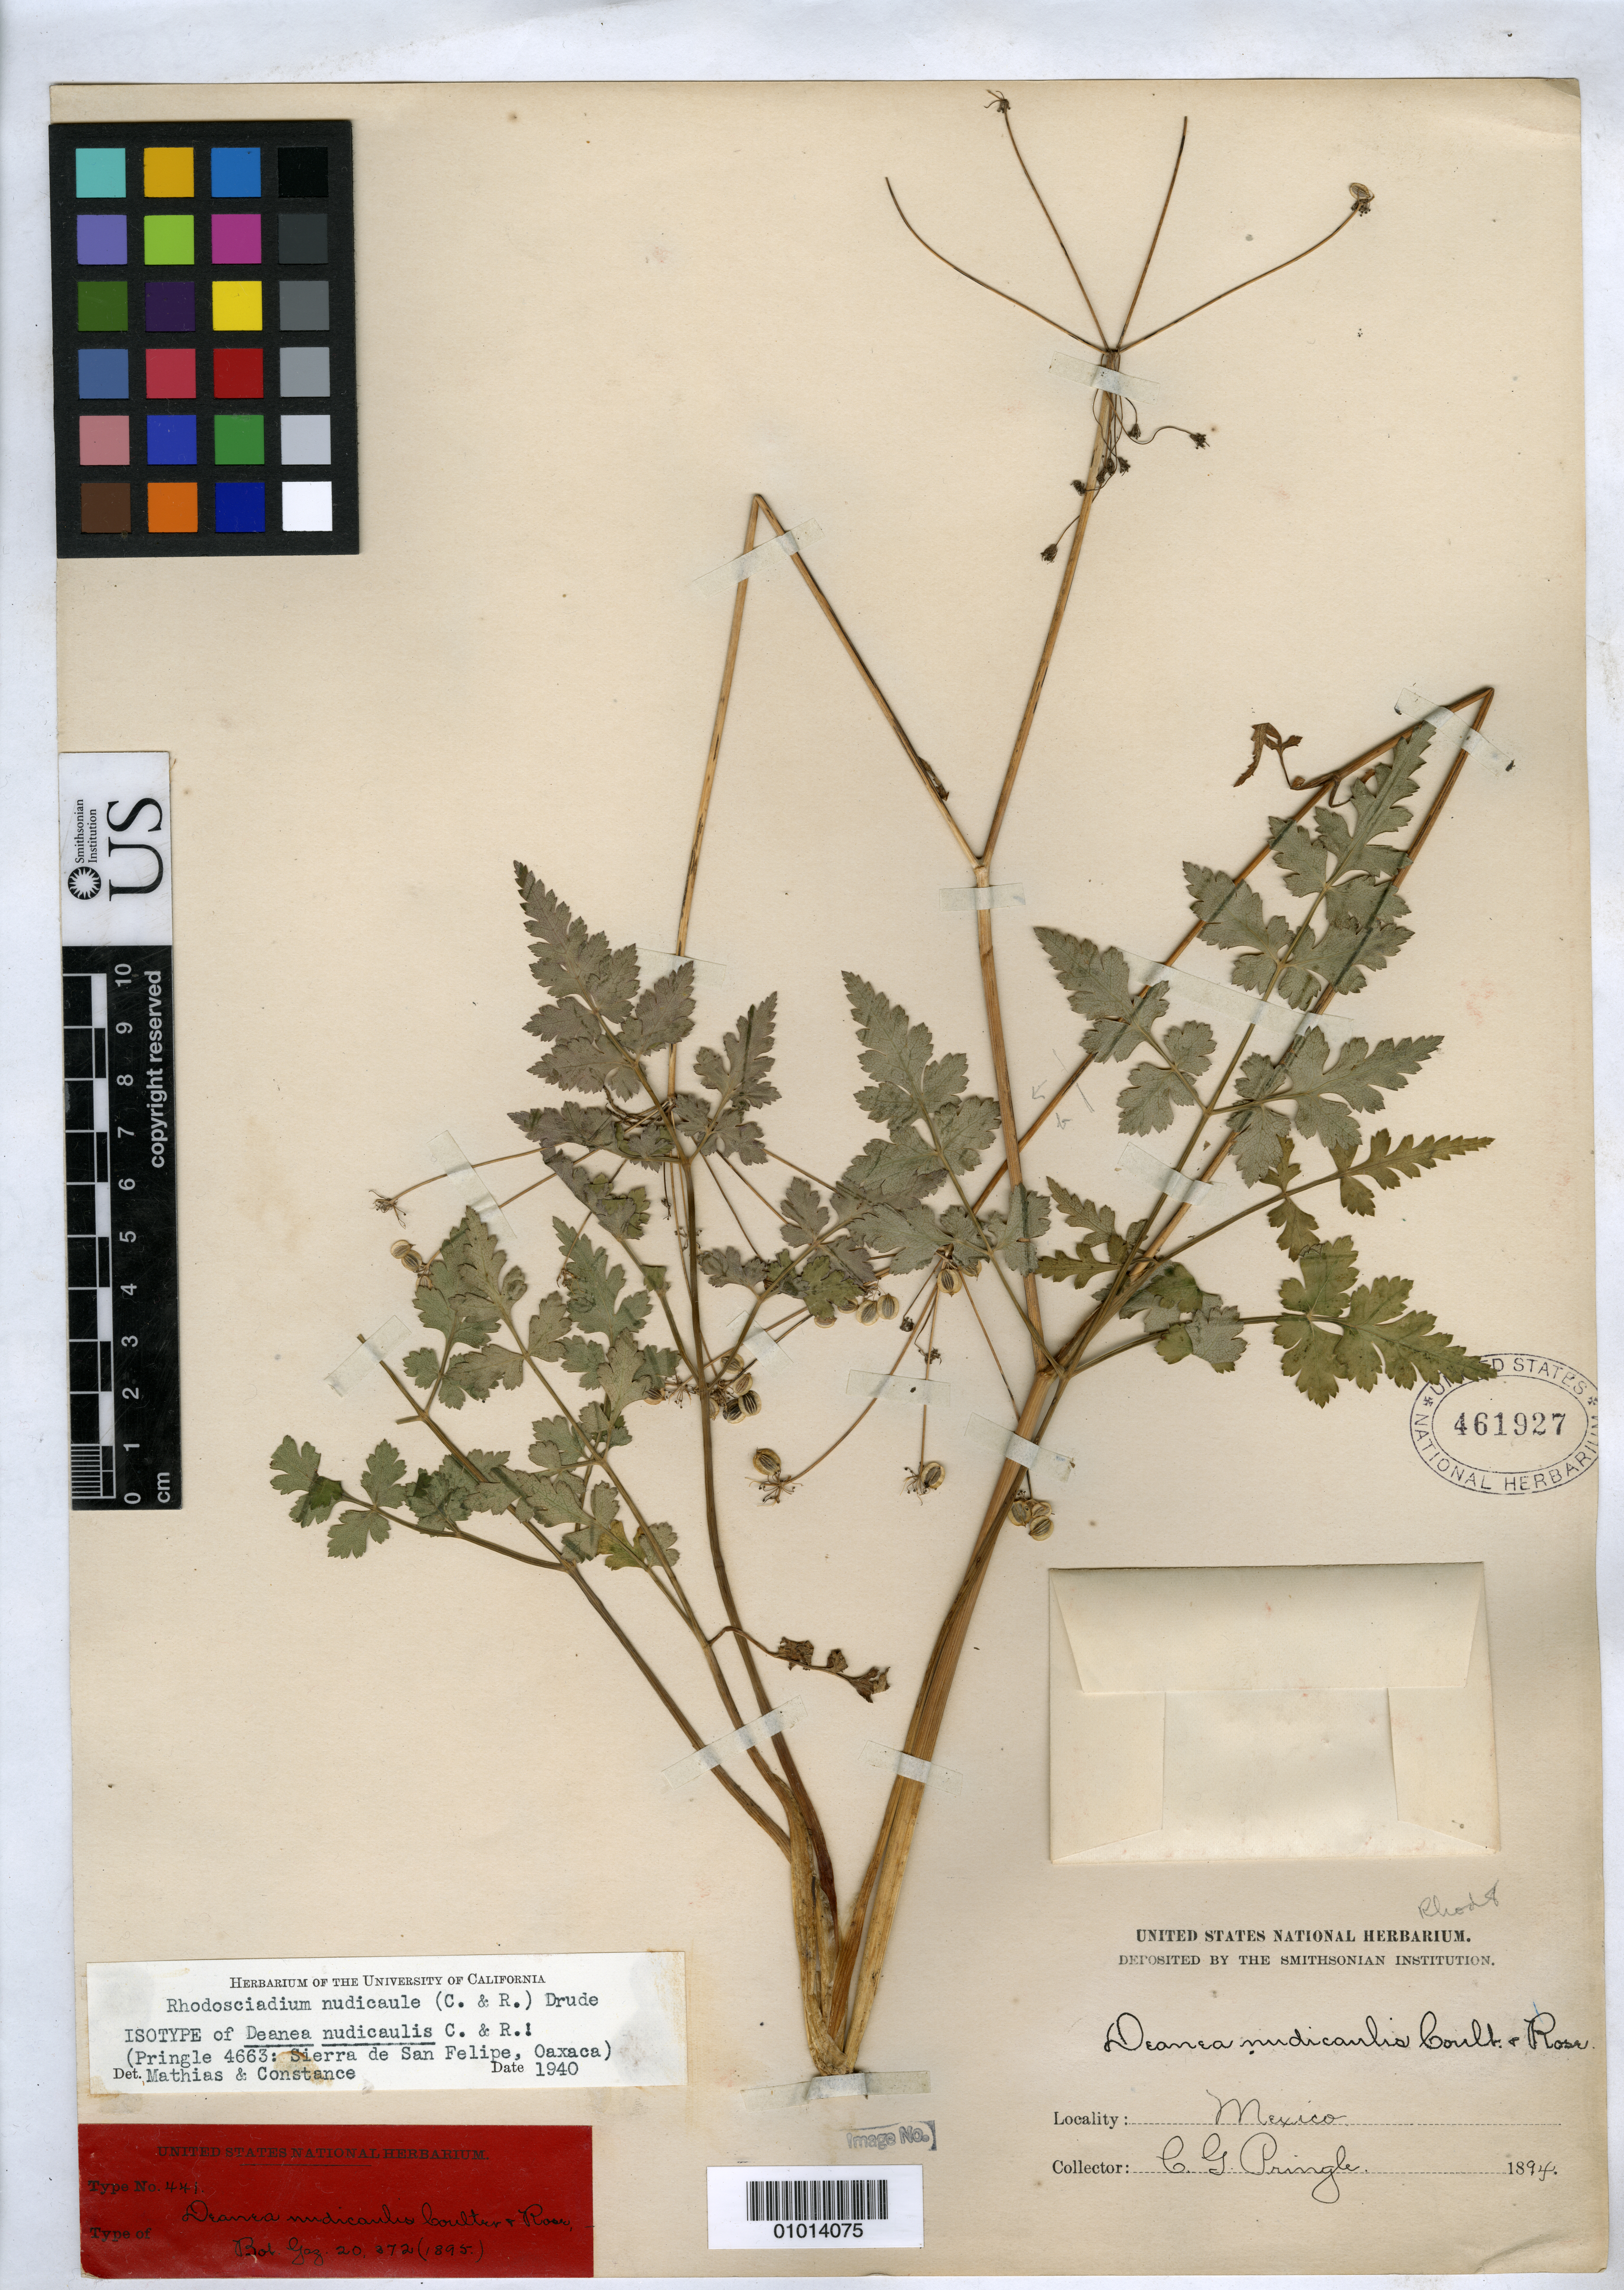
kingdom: Plantae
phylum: Tracheophyta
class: Magnoliopsida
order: Apiales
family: Apiaceae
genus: Deanea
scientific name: Deanea nudicaulis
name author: J.M. Coult. & Rose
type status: Syntype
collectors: C. G. Pringle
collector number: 4663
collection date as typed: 1894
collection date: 1894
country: Mexico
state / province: Oaxaca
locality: Sierra de San Felipe.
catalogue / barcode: US 461927